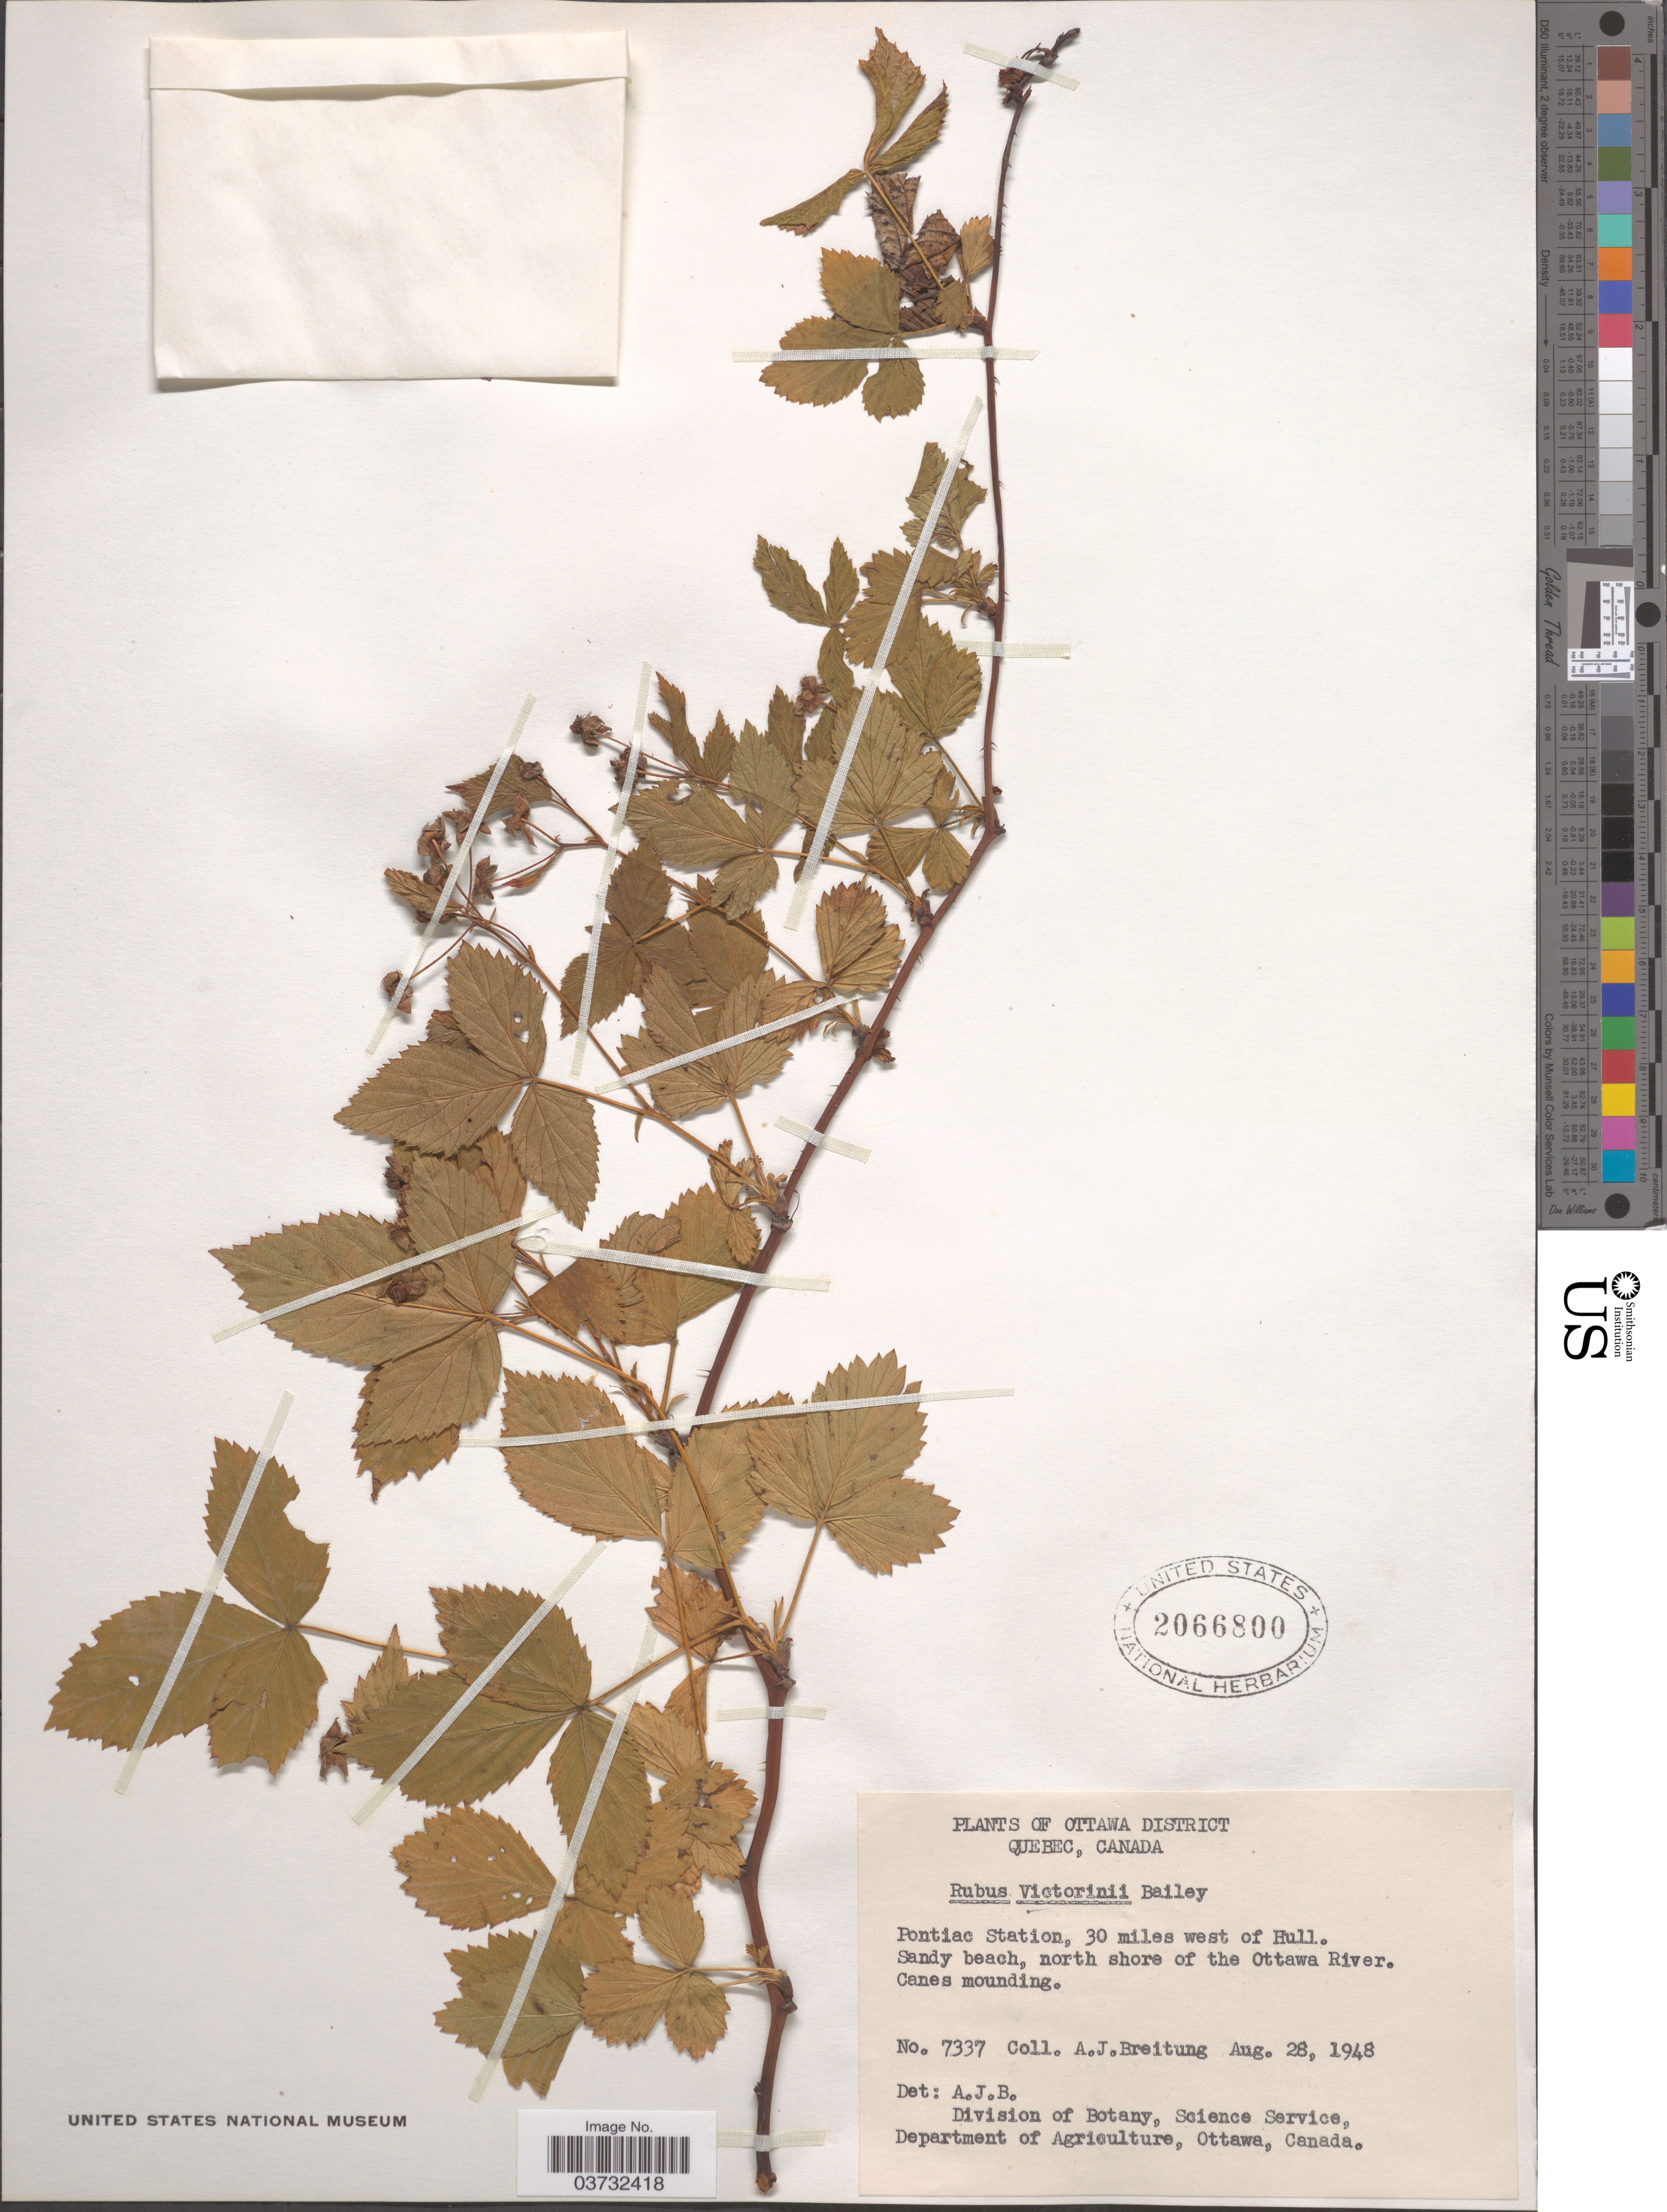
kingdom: Plantae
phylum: Tracheophyta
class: Magnoliopsida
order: Rosales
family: Rosaceae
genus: Rubus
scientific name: Rubus victorinii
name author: L.H. Bailey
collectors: A. Breitung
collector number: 7337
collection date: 1948-08-28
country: Canada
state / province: Quebec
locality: Ottawa District. Pontiac Station, 30 miles west of Hull. Sandy beach, north shore of the Ottawa River.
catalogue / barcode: US 2066800